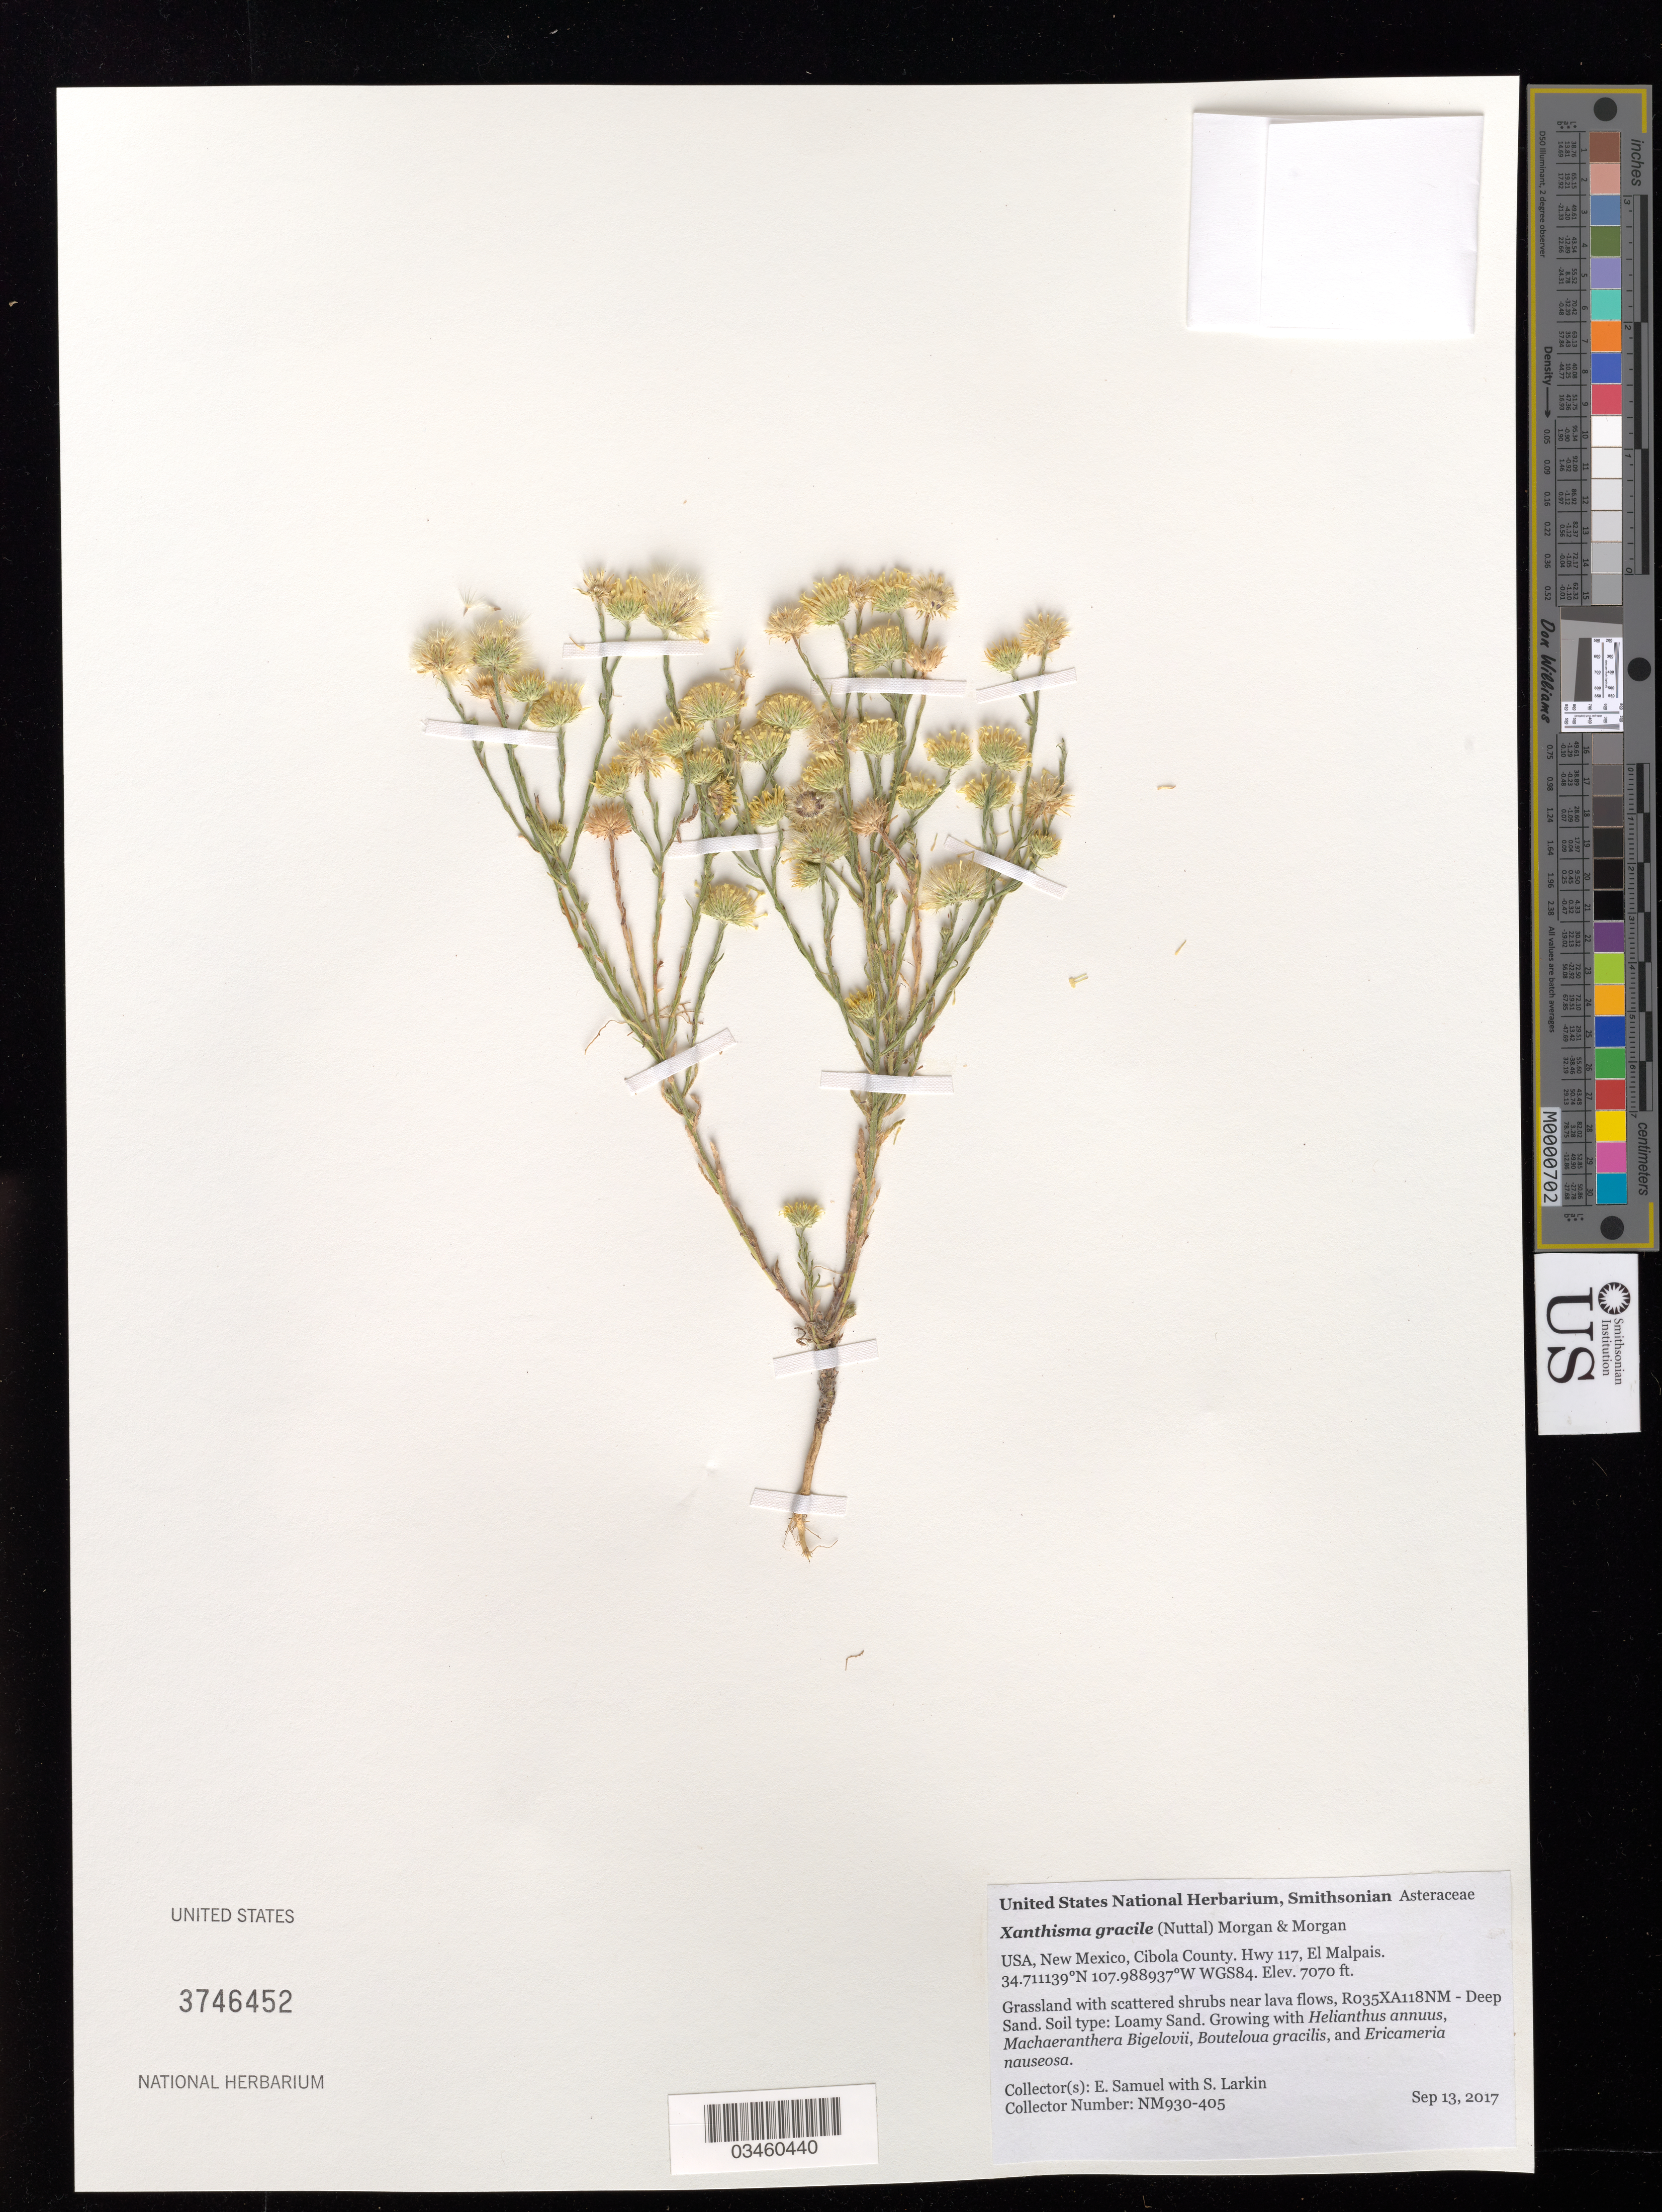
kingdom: Plantae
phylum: Tracheophyta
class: Magnoliopsida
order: Asterales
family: Asteraceae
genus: Machaeranthera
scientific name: Machaeranthera gracilis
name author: (Nutt.) Shinners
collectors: E. Samuel & S. Larkin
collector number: NM930-405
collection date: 2017-09-13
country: United States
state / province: New Mexico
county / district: Cibola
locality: El Malpais, Hwy 117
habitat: R035XA118NM - Deep Sand. Loamy sand. Grassland with scattered shrubs near lava flows.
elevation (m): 2155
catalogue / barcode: US 3746452